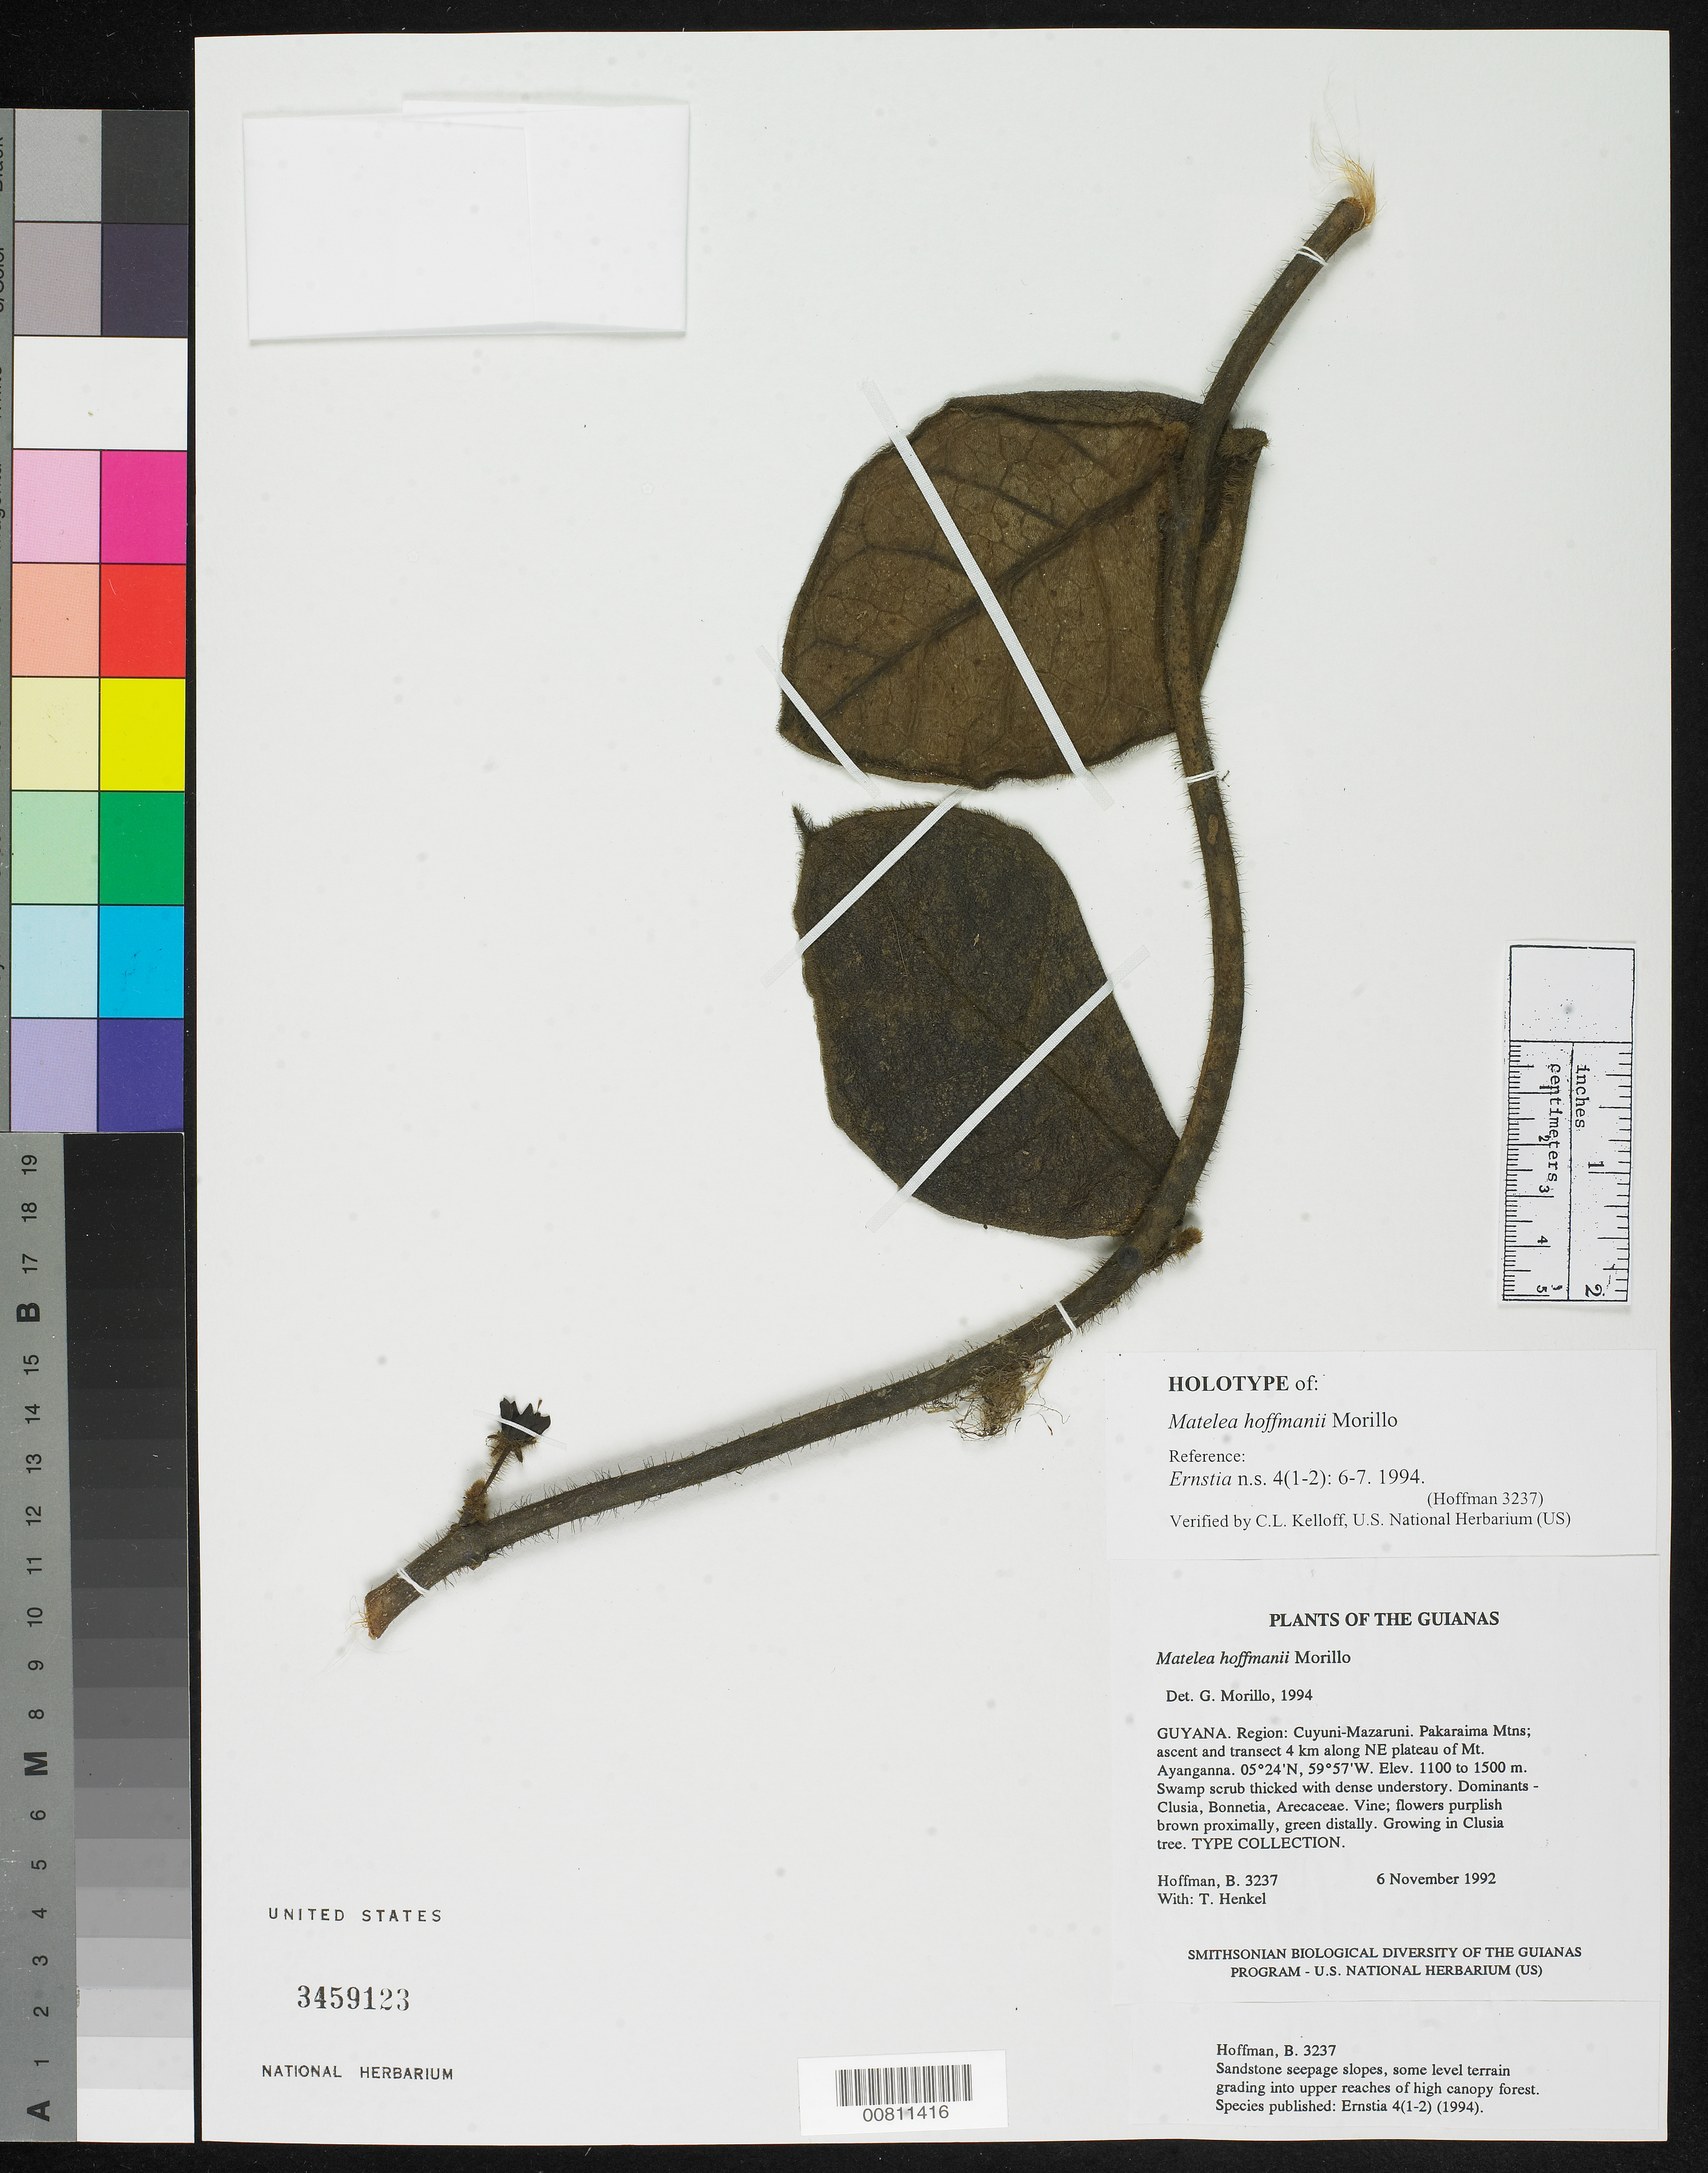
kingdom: Plantae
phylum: Tracheophyta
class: Magnoliopsida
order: Gentianales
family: Apocynaceae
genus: Matelea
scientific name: Matelea hoffmanii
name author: Morillo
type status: Holotype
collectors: B. Hoffman & T. Henkel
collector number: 3237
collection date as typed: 06 Nov 1992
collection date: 1992-11-06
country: Guyana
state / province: Cuyuni-Mazaruni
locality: Region: Cuyuni-Mazaruna. Pakaraima Mtns.; ascent and transect 4 km along NE plateau of Mt. Ayanganna.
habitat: Swamp scrub thicket with dense understory. Sandstone seepage slopes, some level terrain grading into upper reaches of high canopy forest.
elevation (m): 1100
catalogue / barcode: US 3459123